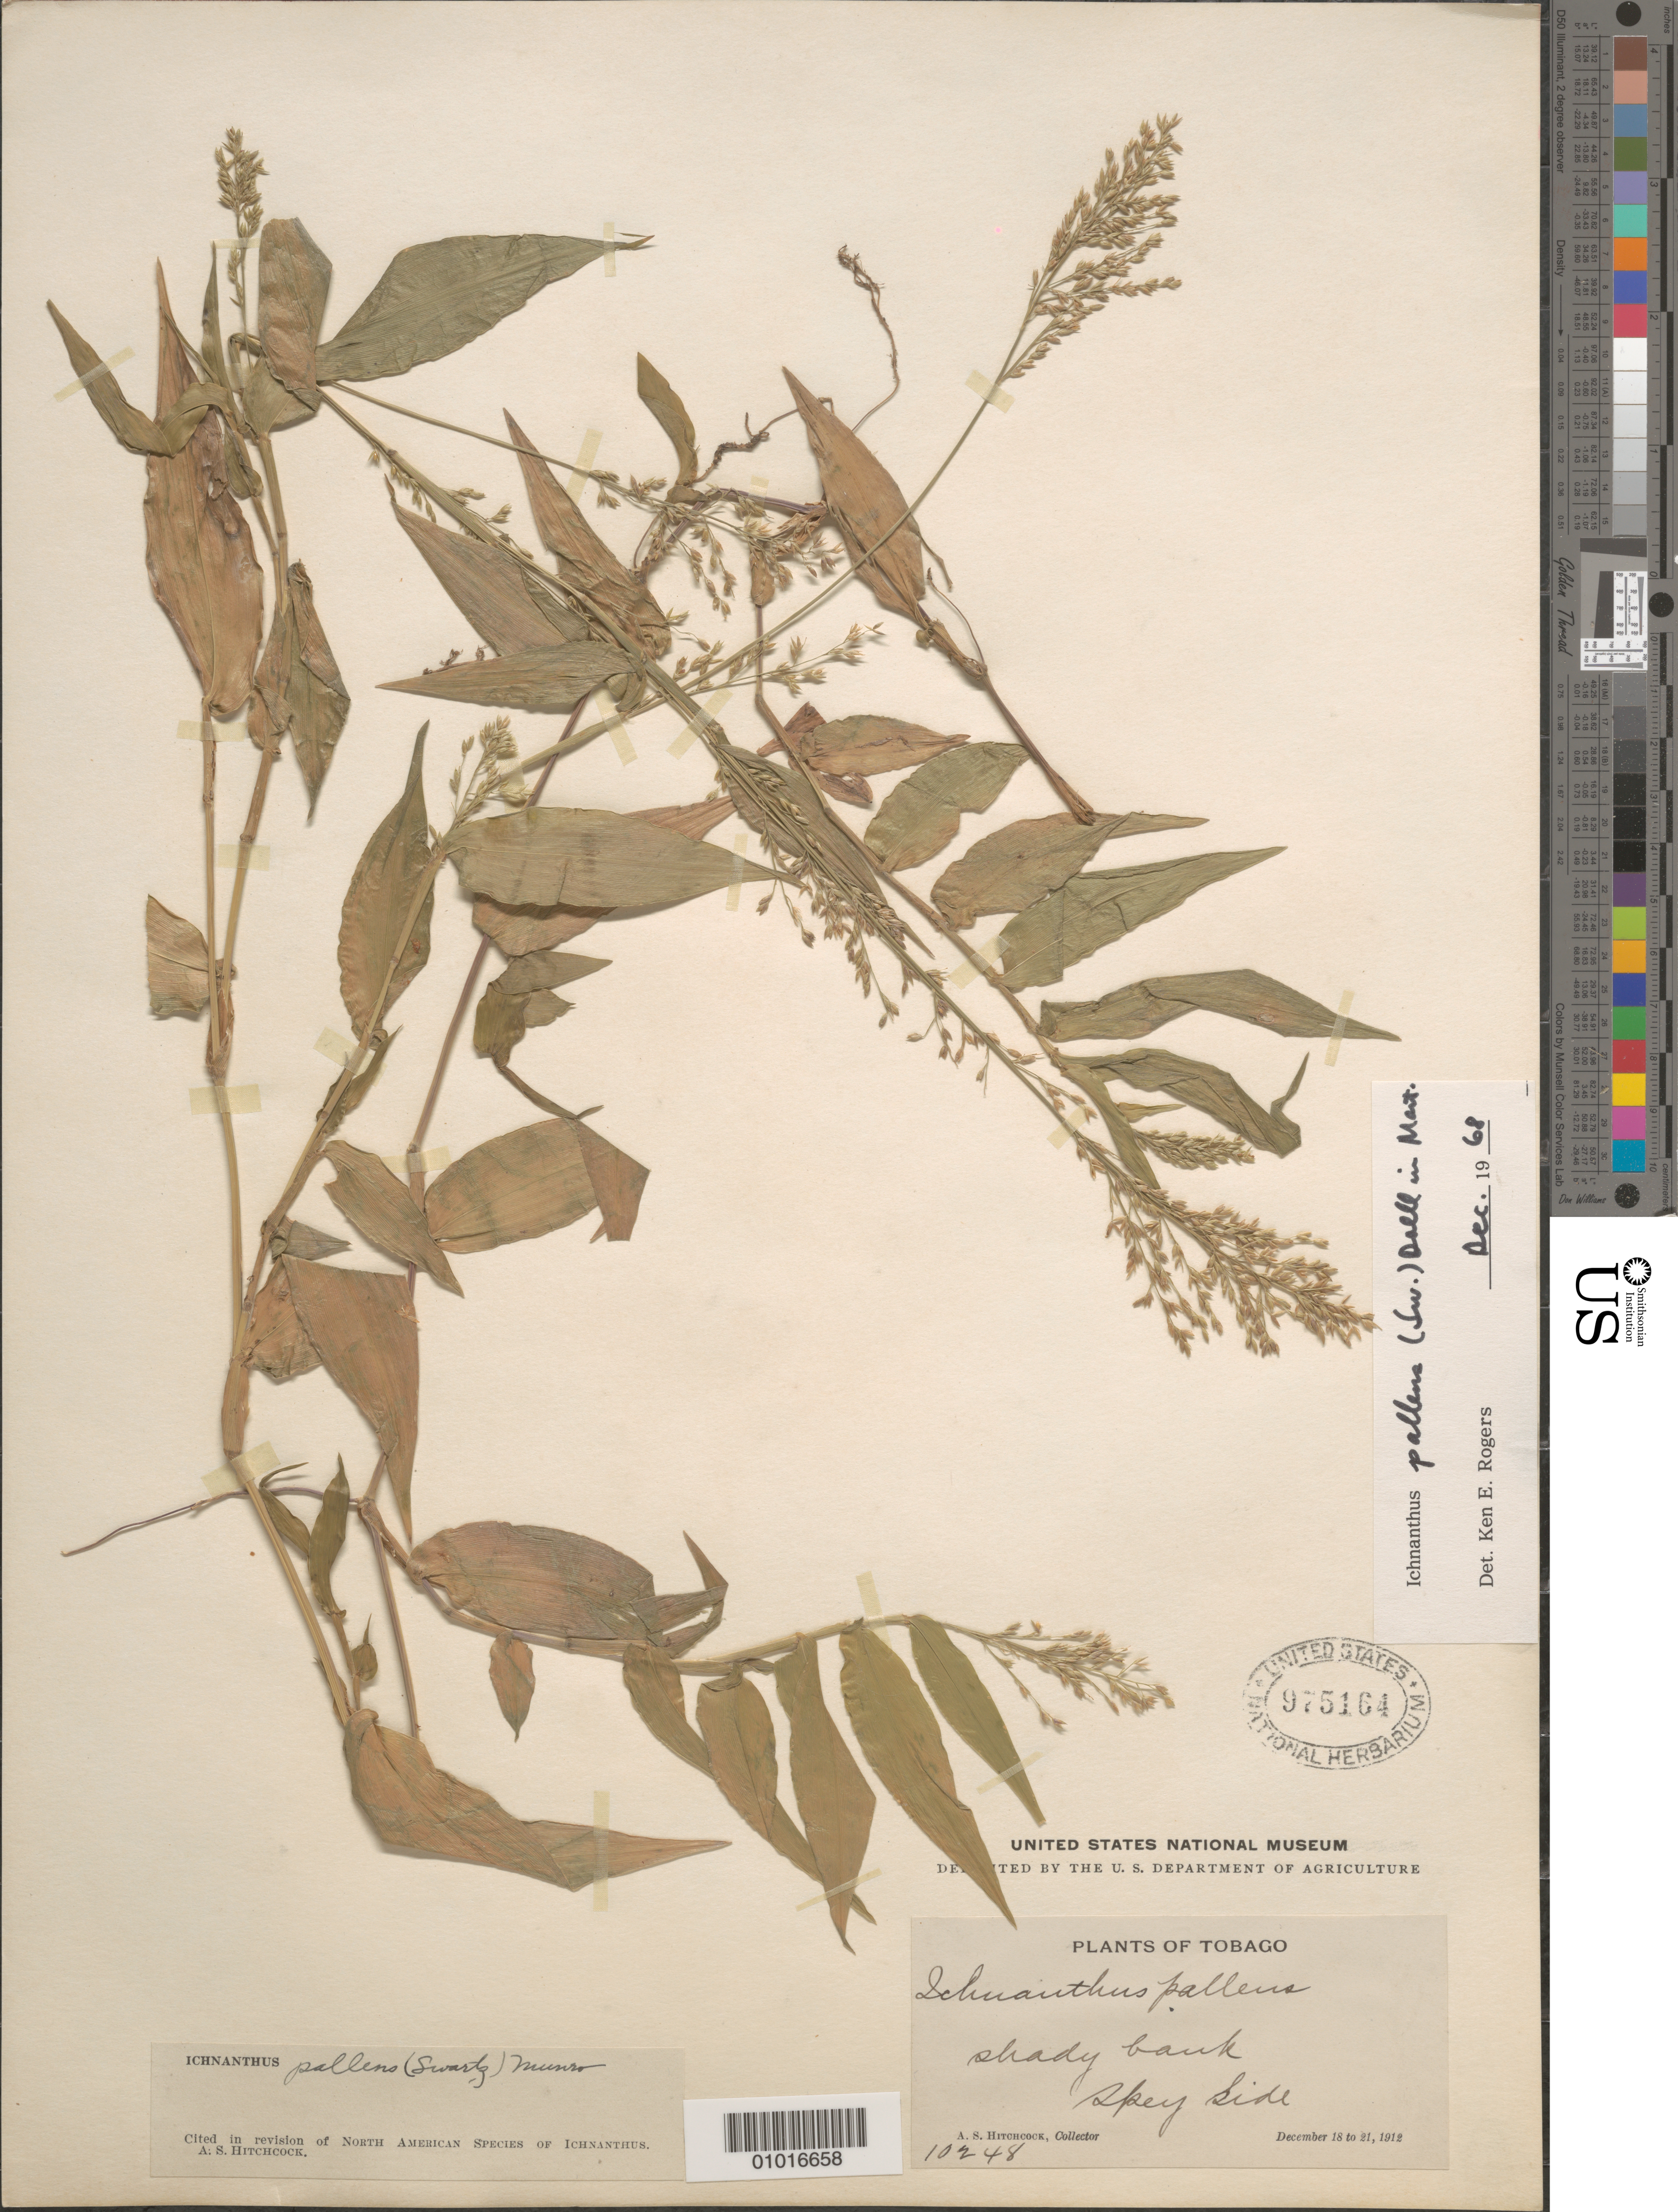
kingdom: Plantae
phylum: Tracheophyta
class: Liliopsida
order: Poales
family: Poaceae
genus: Ichnanthus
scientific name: Ichnanthus pallens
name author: (Sw.) Munro ex Benth.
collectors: A. S. Hitchcock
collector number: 10248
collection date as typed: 18 Dec 1912 to 21 Dec 1912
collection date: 1912-12-18/1912-12-21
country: Trinidad and Tobago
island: Tobago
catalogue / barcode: US 975164